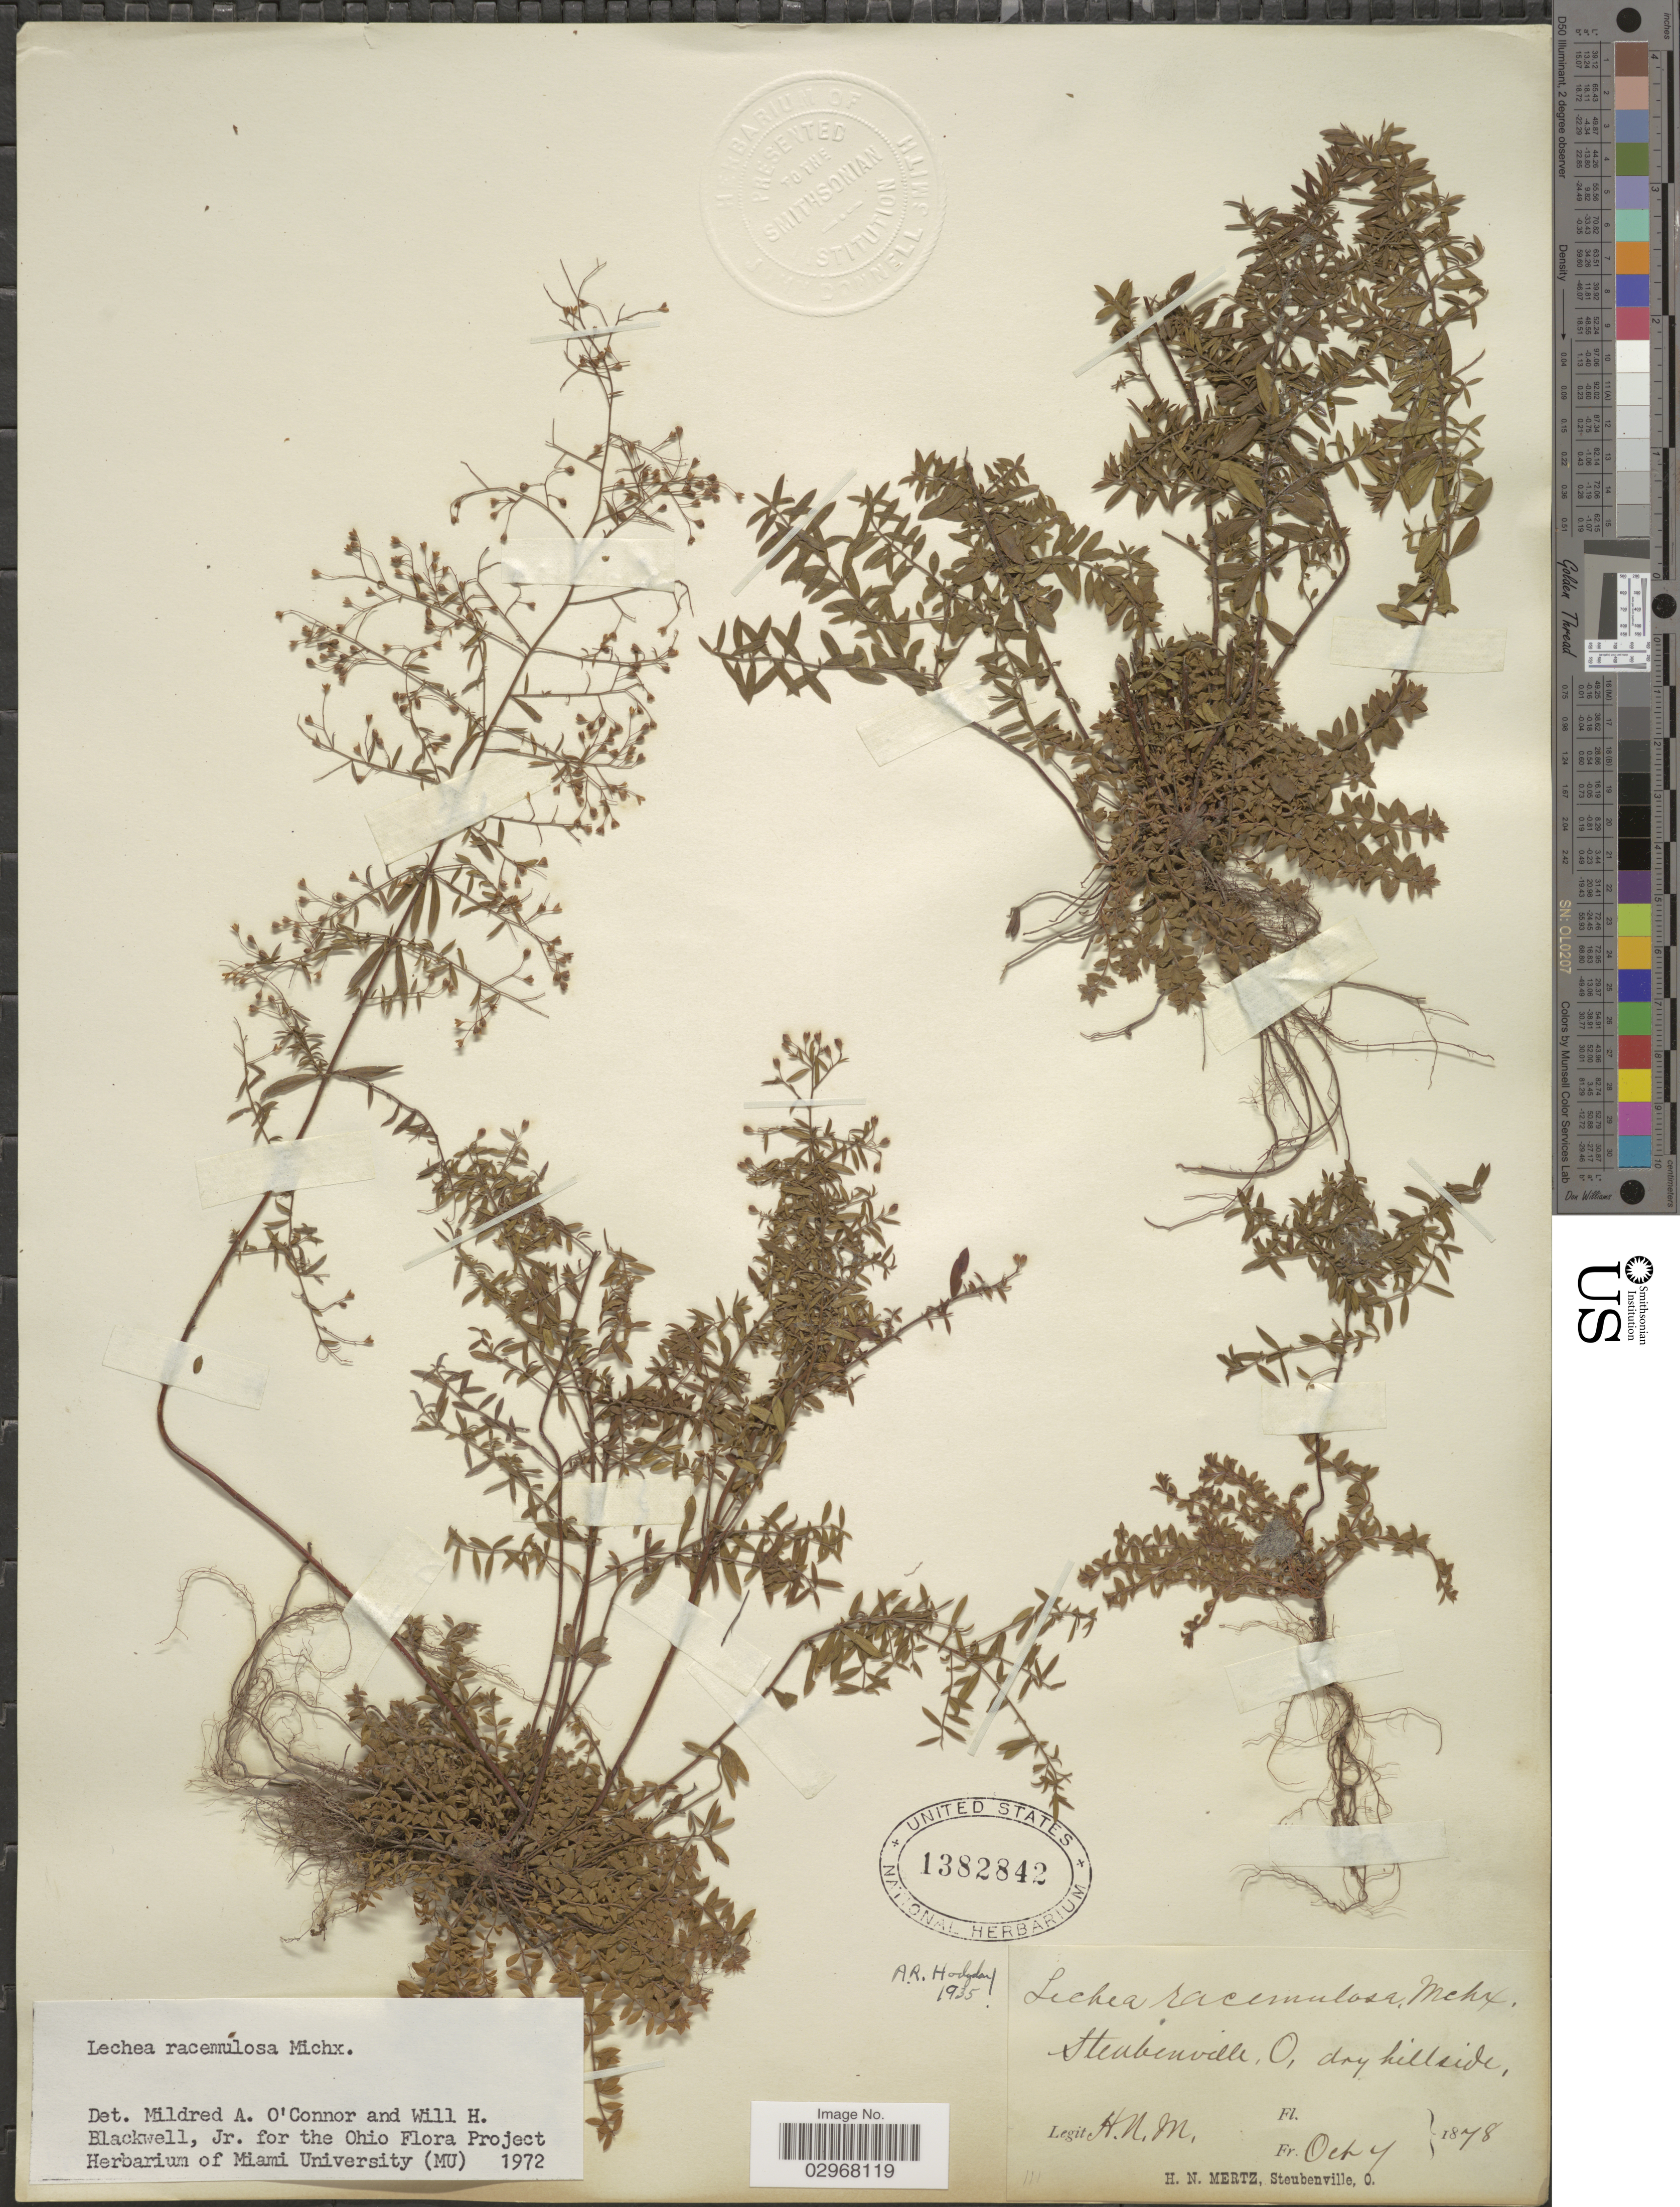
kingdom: Plantae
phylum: Tracheophyta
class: Magnoliopsida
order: Malvales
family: Cistaceae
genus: Lechea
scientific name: Lechea racemulosa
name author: Michx.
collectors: H. Mertz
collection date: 1878-10-07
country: United States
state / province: Ohio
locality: Steubenville.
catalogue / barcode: US 1382842